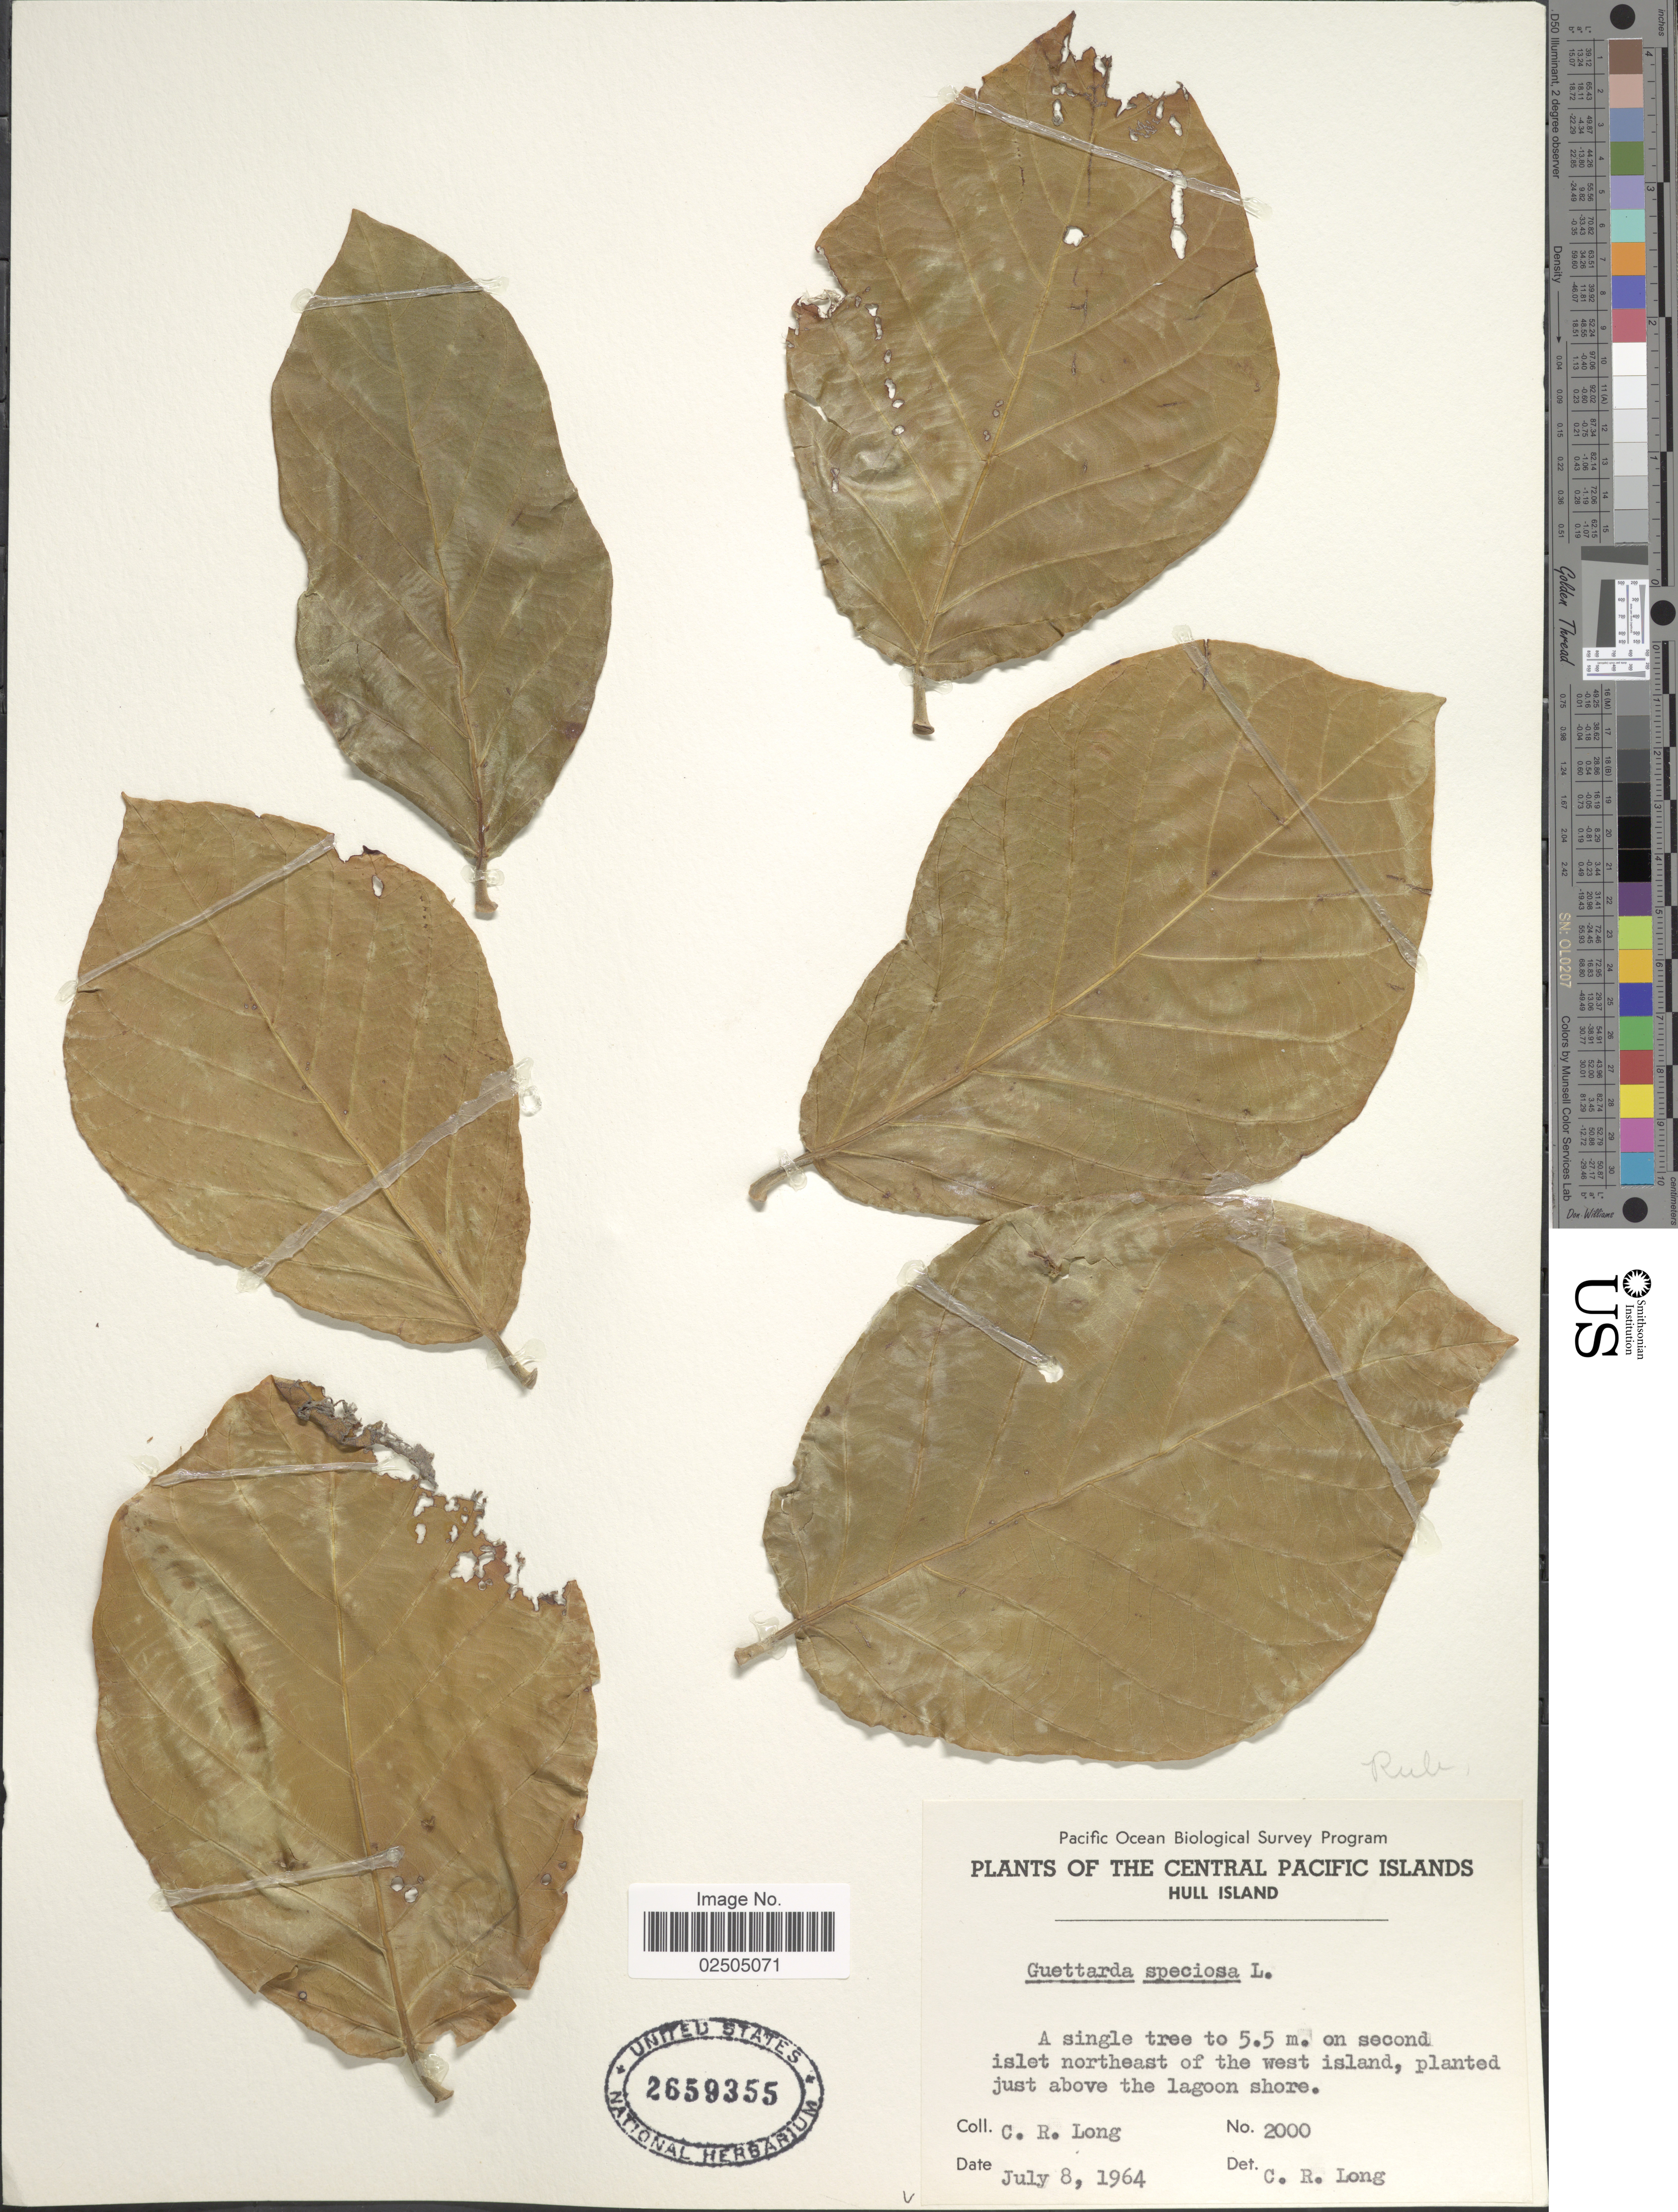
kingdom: Plantae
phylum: Tracheophyta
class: Magnoliopsida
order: Gentianales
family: Rubiaceae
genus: Guettarda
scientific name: Guettarda speciosa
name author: L.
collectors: C. R. Long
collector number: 2000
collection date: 1964-07-08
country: Kiribati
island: Orona [Hull] Atoll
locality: The Central Pacific Islands, Hull Island, on second islet northeast of the west island, planted just above the lagoon shore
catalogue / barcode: US 2659355